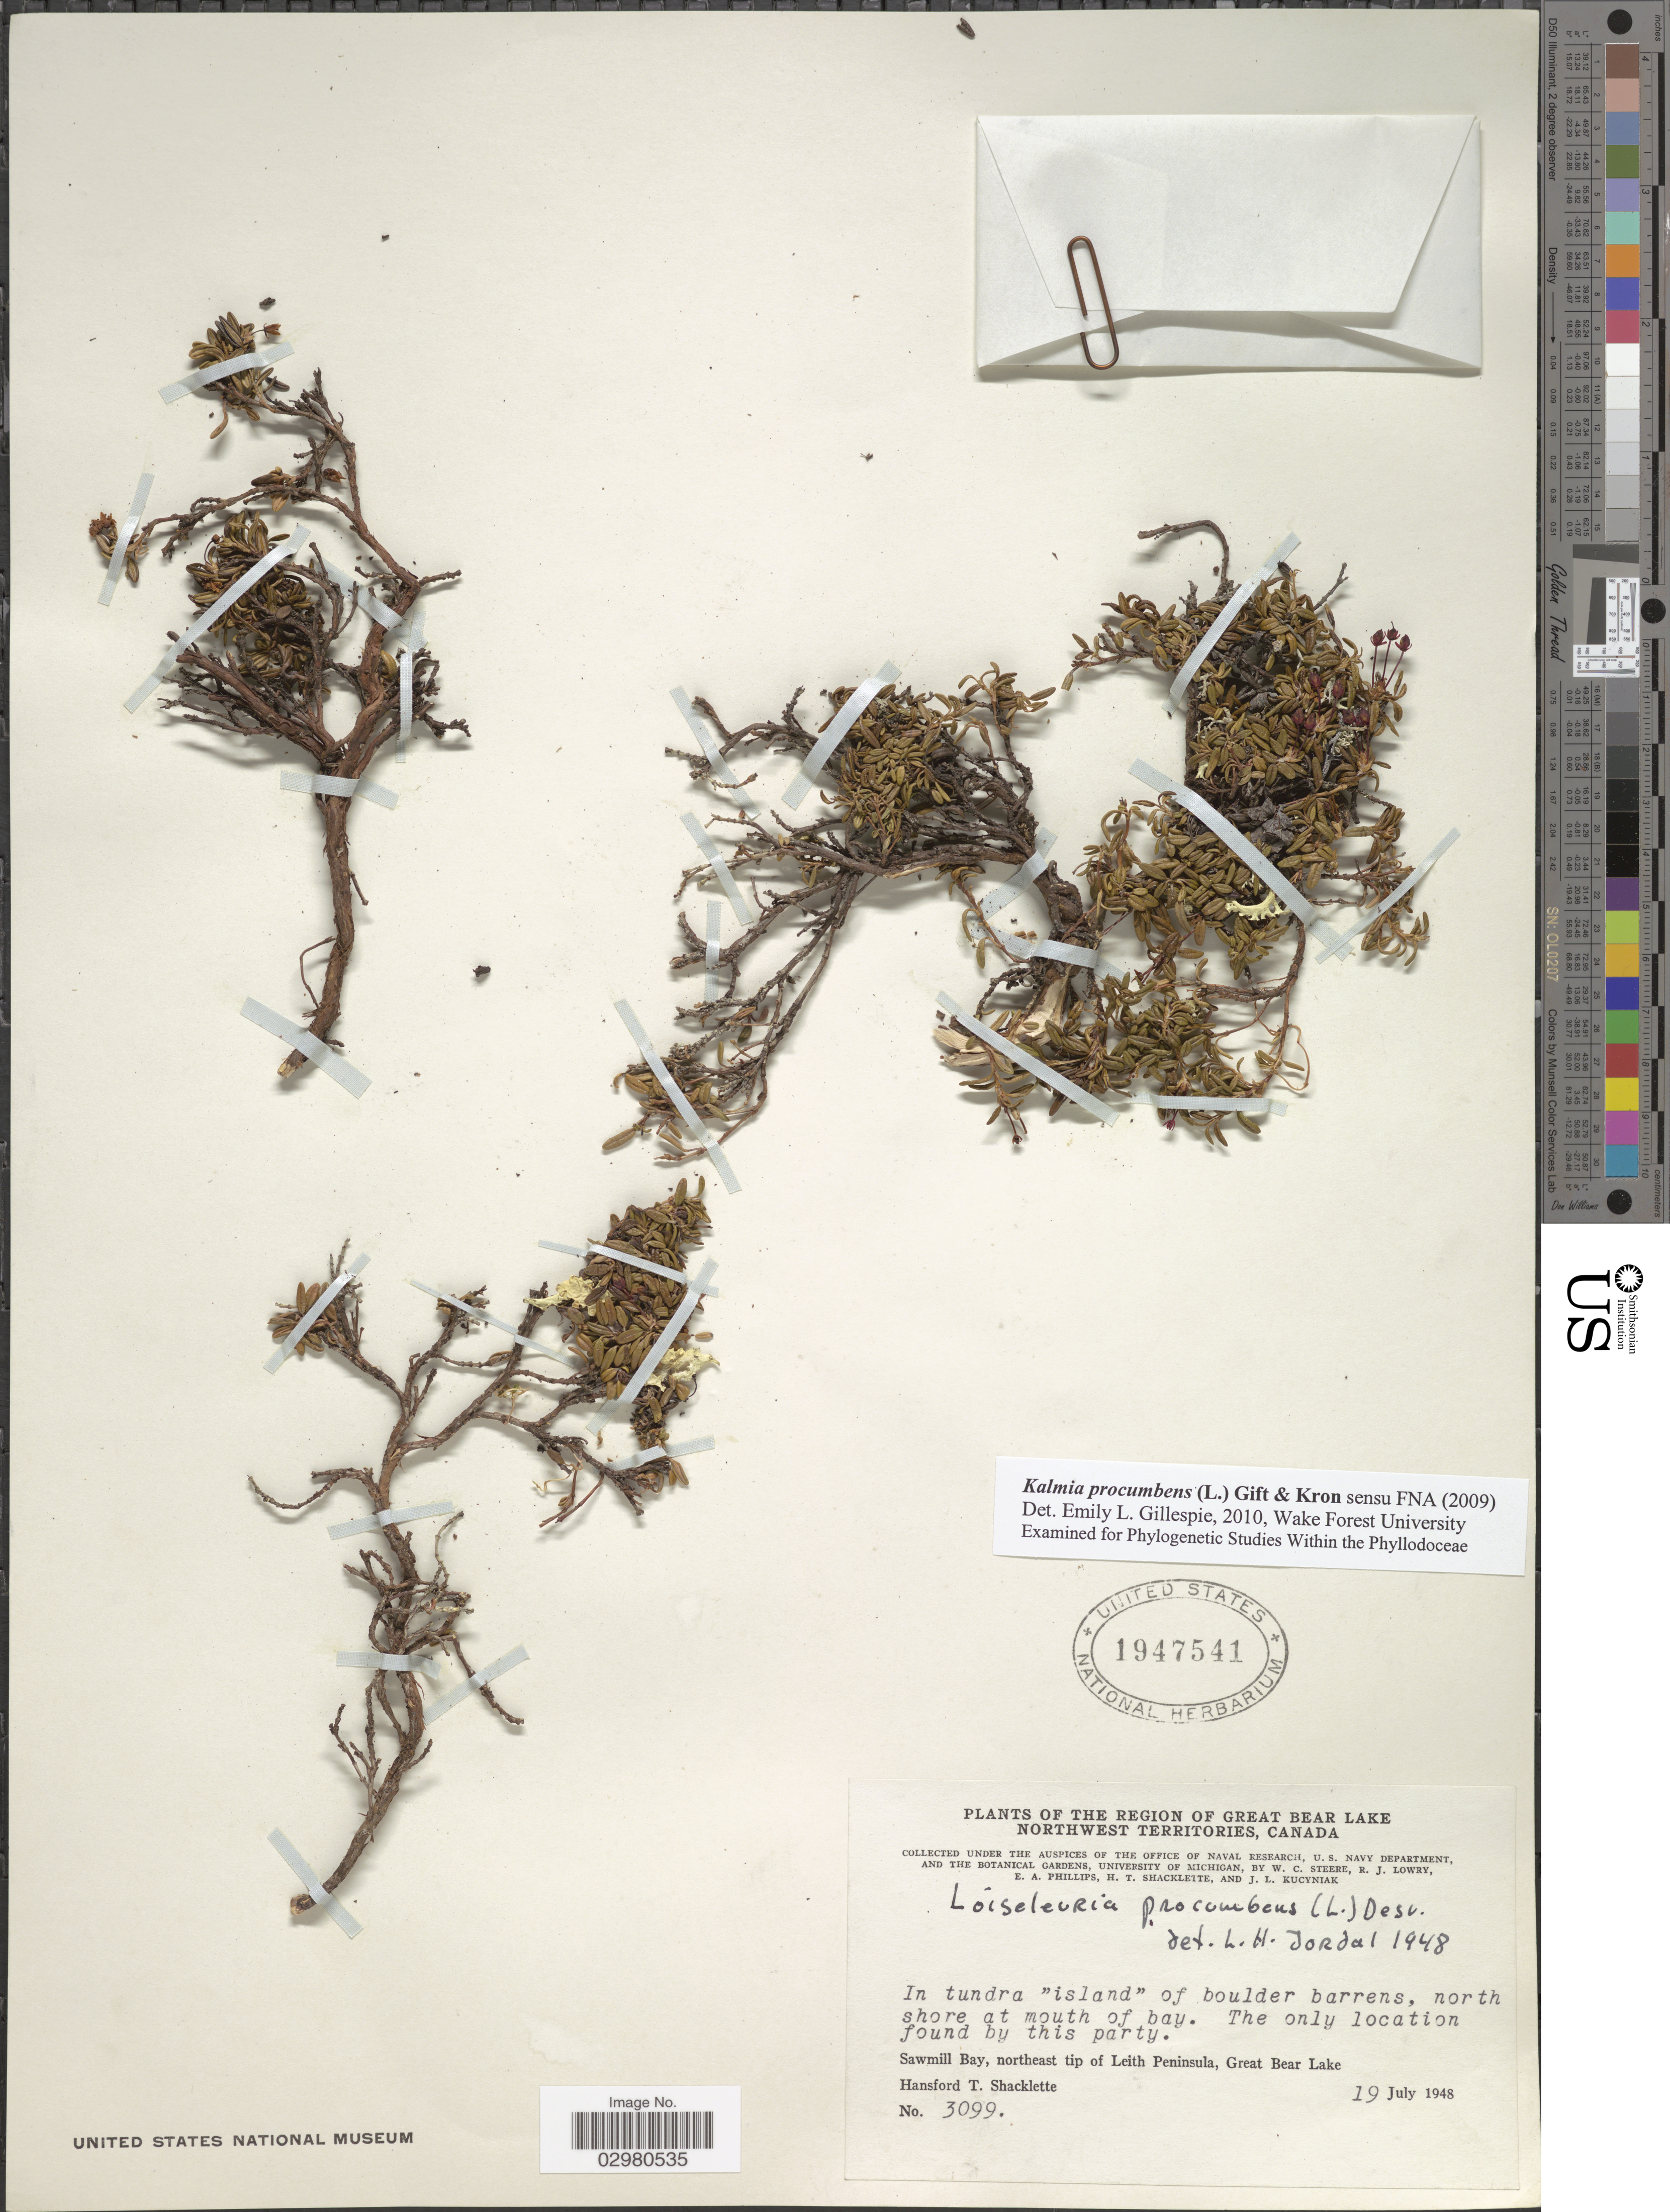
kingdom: Plantae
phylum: Tracheophyta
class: Magnoliopsida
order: Ericales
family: Ericaceae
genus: Loiseleuria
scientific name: Loiseleuria procumbens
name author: (L.) Desv.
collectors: W. C. Steere, R. Lowry, E. Phillips, H. Shacklette & J. Kucyniak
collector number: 3099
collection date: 1948-07-19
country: Canada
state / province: Northwest Territories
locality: Region of Great Bear Lake. In tundra "island"of boulder barrens, north shore at mouth of bay. Sawmill Bay, northeast tip of Leith Peninsula, Great Bear Lake.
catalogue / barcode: US 1947541